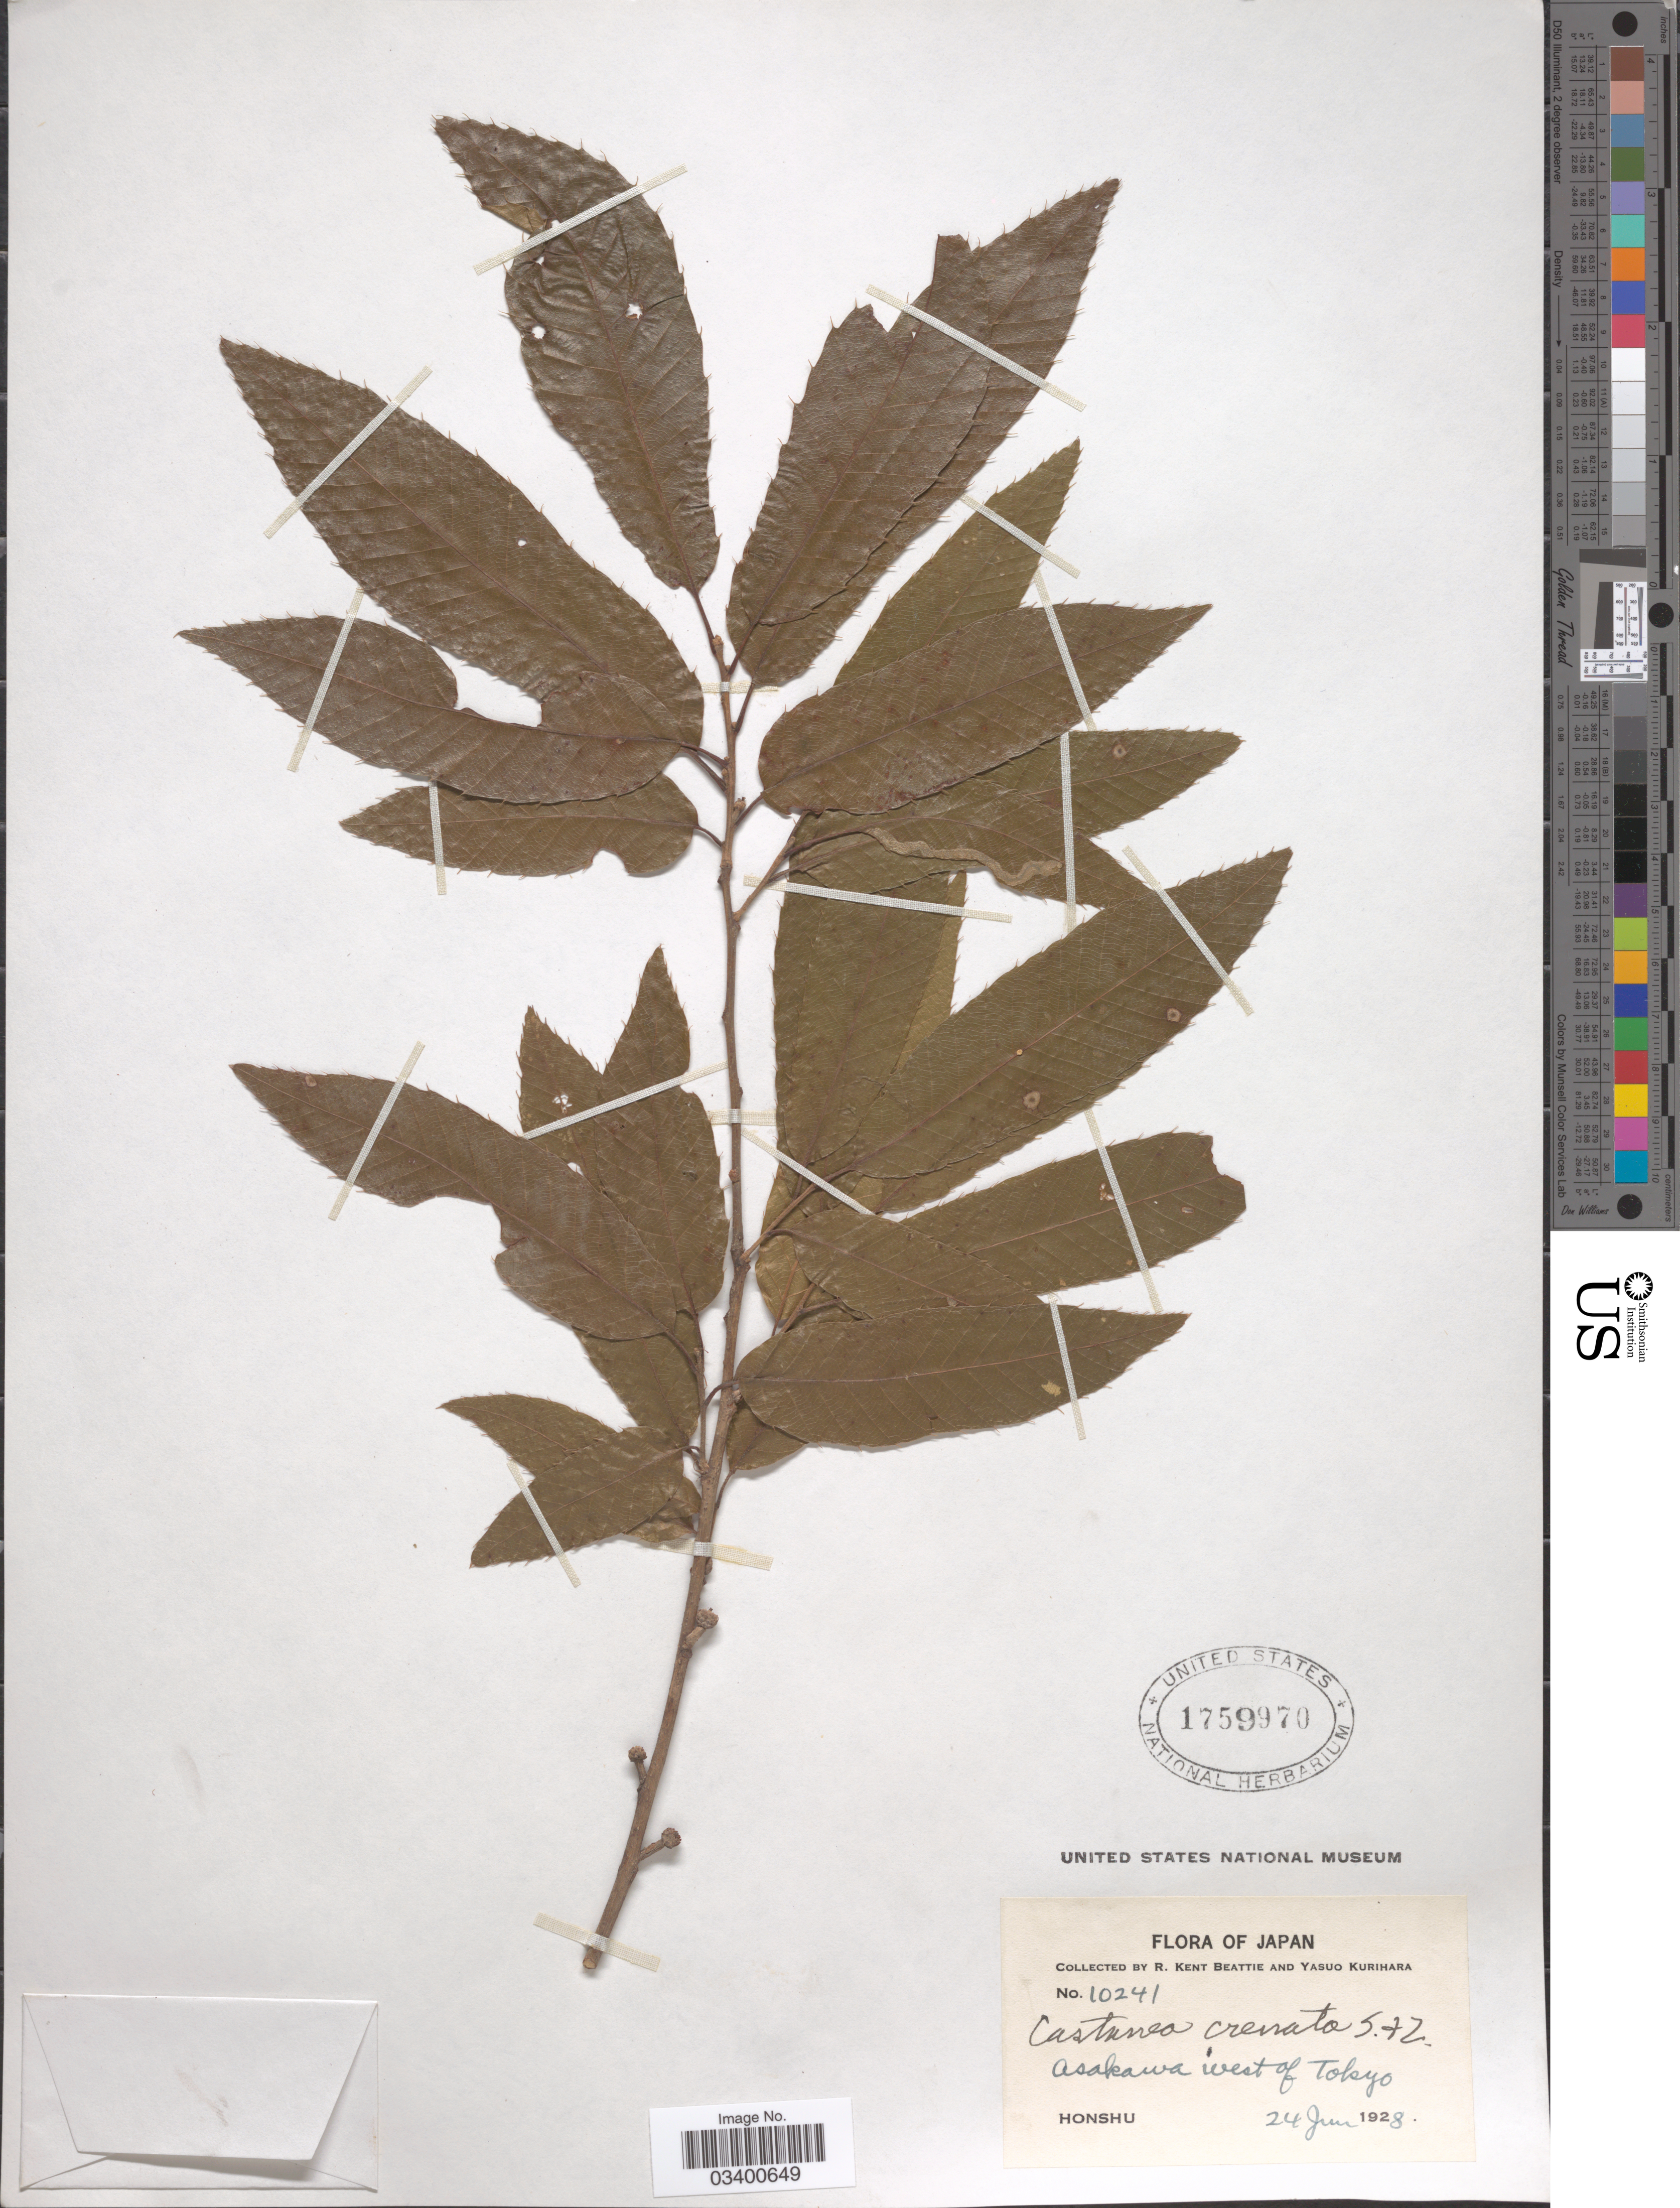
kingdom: Plantae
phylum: Tracheophyta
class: Magnoliopsida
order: Fagales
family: Fagaceae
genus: Castanea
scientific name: Castanea crenata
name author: Siebold & Zucc.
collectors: R. K. Beattie & Y. Kurihara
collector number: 10241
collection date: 1928-06-24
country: Japan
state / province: Tokyo, Federal City of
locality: Honshu. Asakawa west of Tokyo.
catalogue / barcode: US 1759970